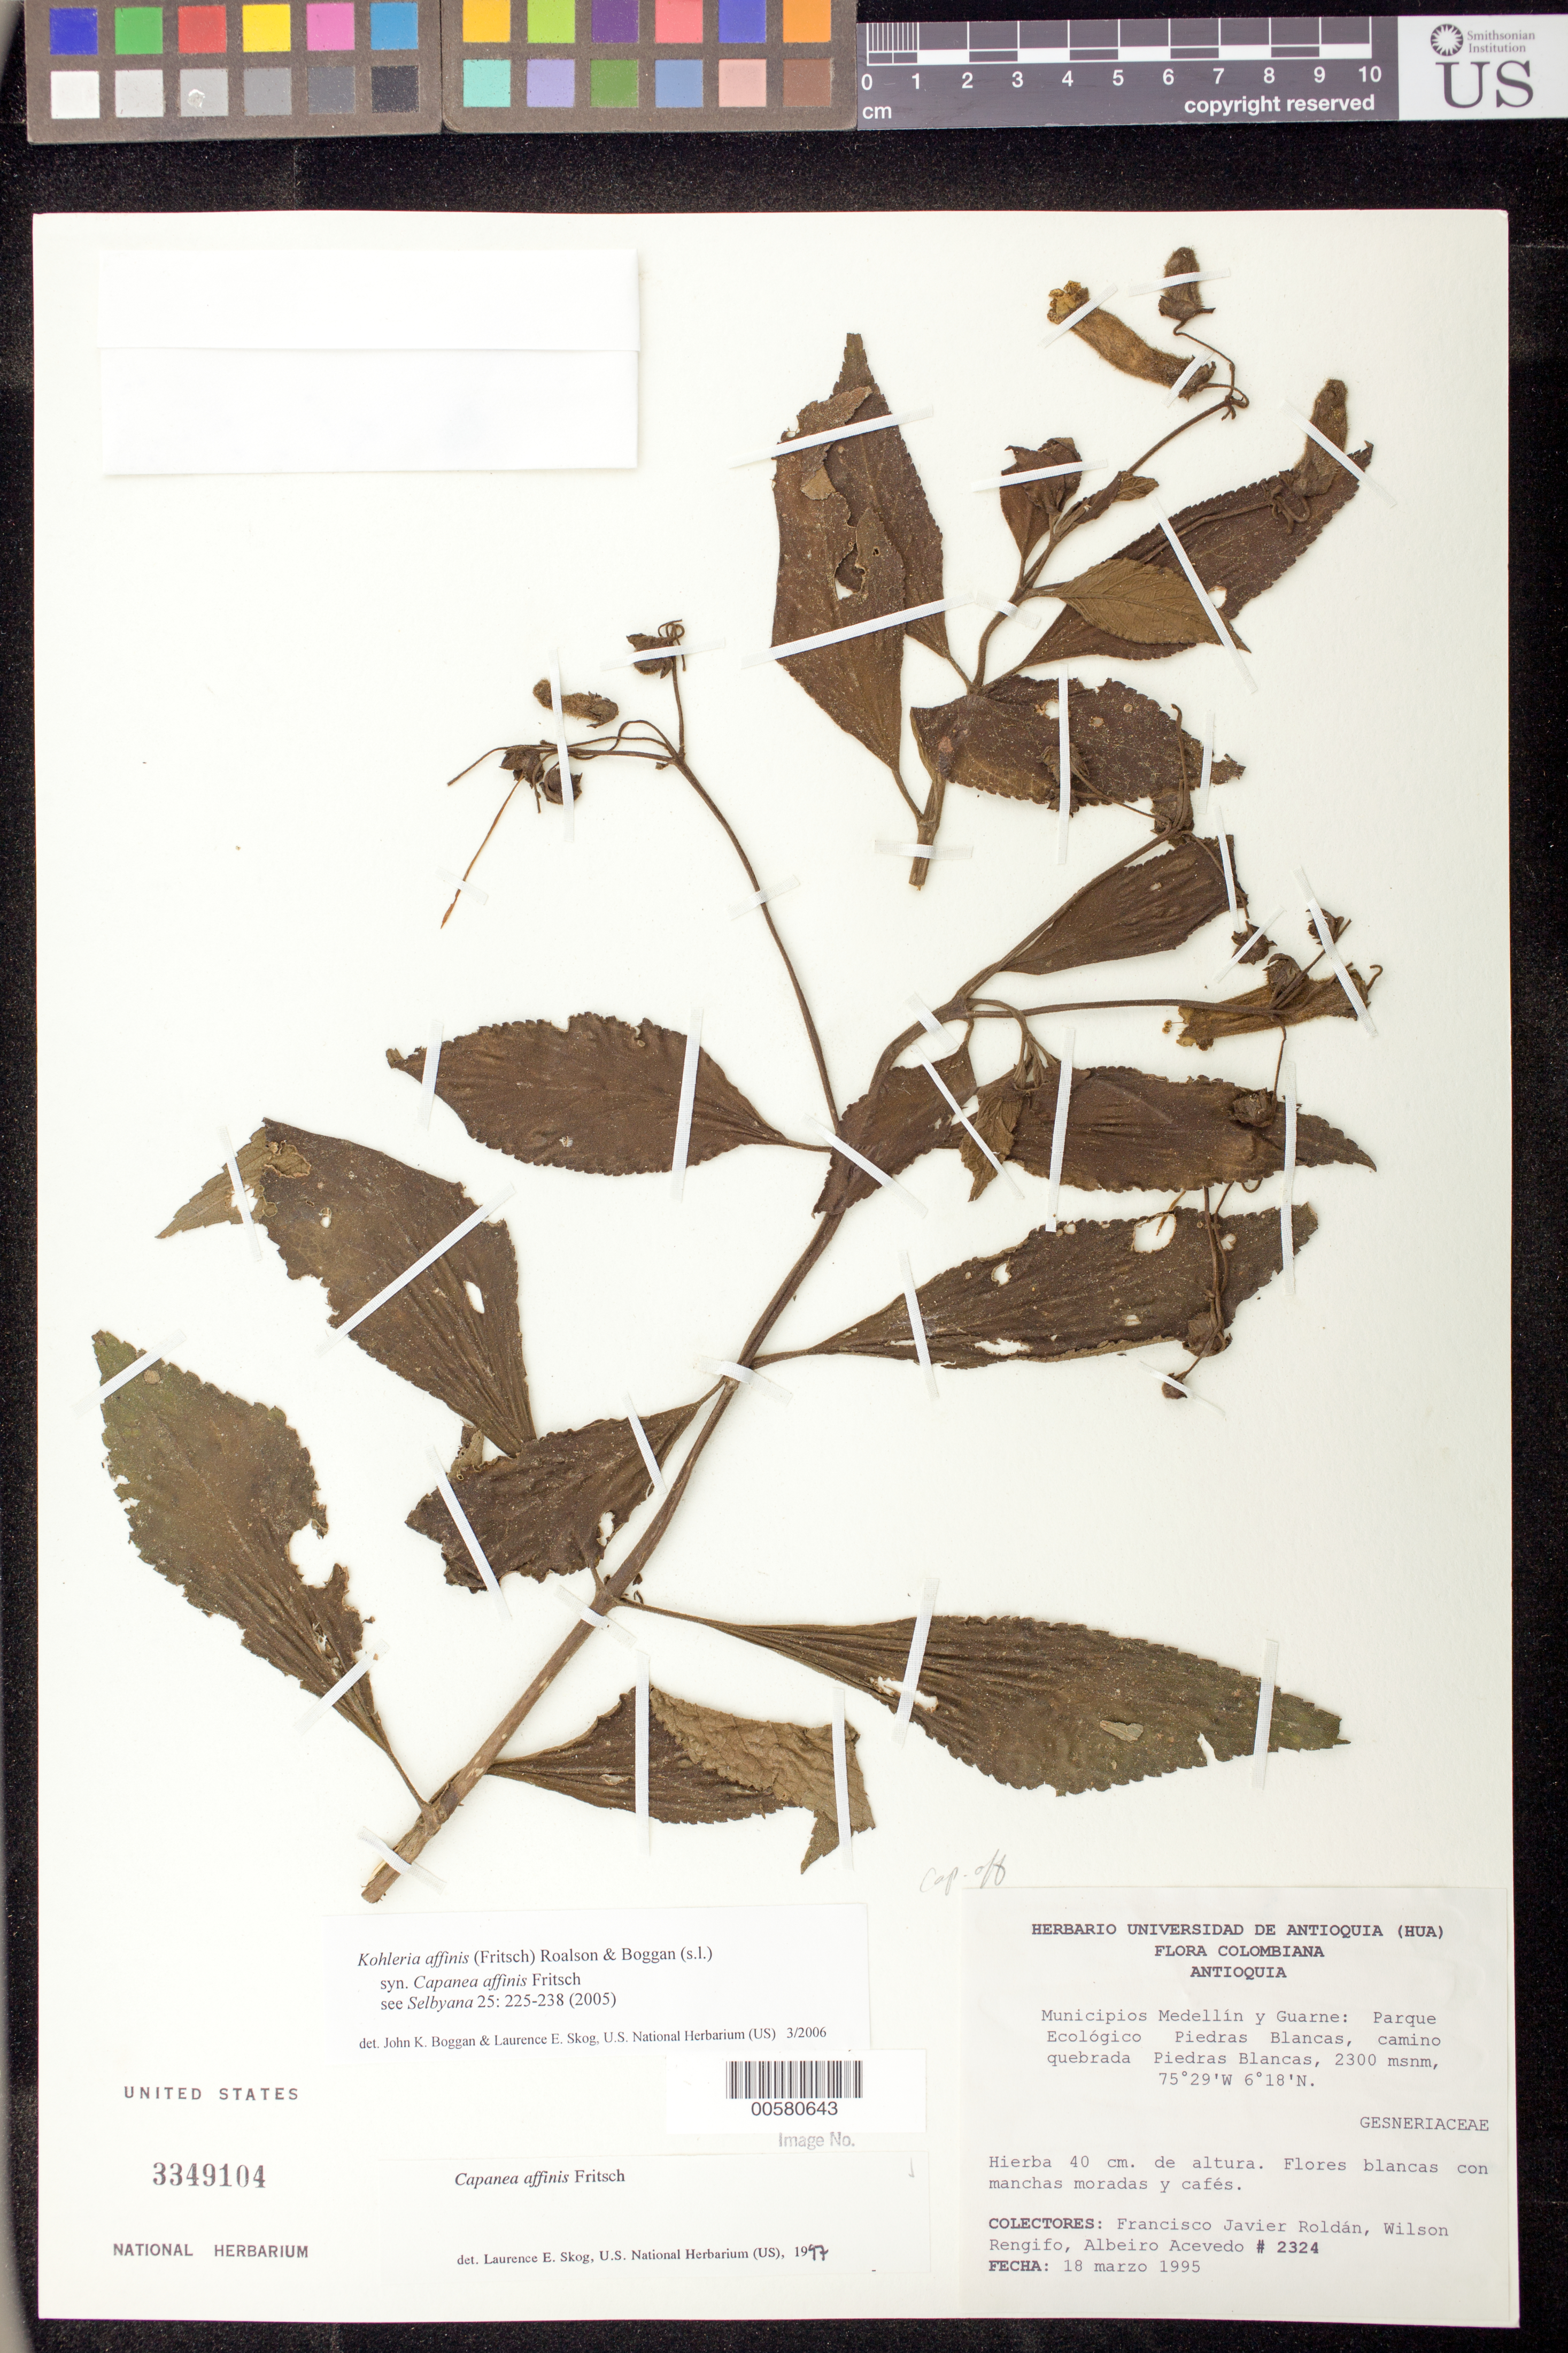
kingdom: Plantae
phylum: Tracheophyta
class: Magnoliopsida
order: Lamiales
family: Gesneriaceae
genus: Kohleria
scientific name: Kohleria affinis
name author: (Fritsch) Roalson & Boggan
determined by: Boggan, J. K.; Skog, L. E.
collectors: F. J. Roldán, W. Rengifo & A. Acevedo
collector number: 2324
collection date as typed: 18 Mar 1995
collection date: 1995-03-18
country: Colombia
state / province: Antioquia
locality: Municipios Medellín y Guarne: Parque Ecológica Piedras Blancas, camino quebrada Piedras Blancas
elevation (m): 2300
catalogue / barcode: US 3349104